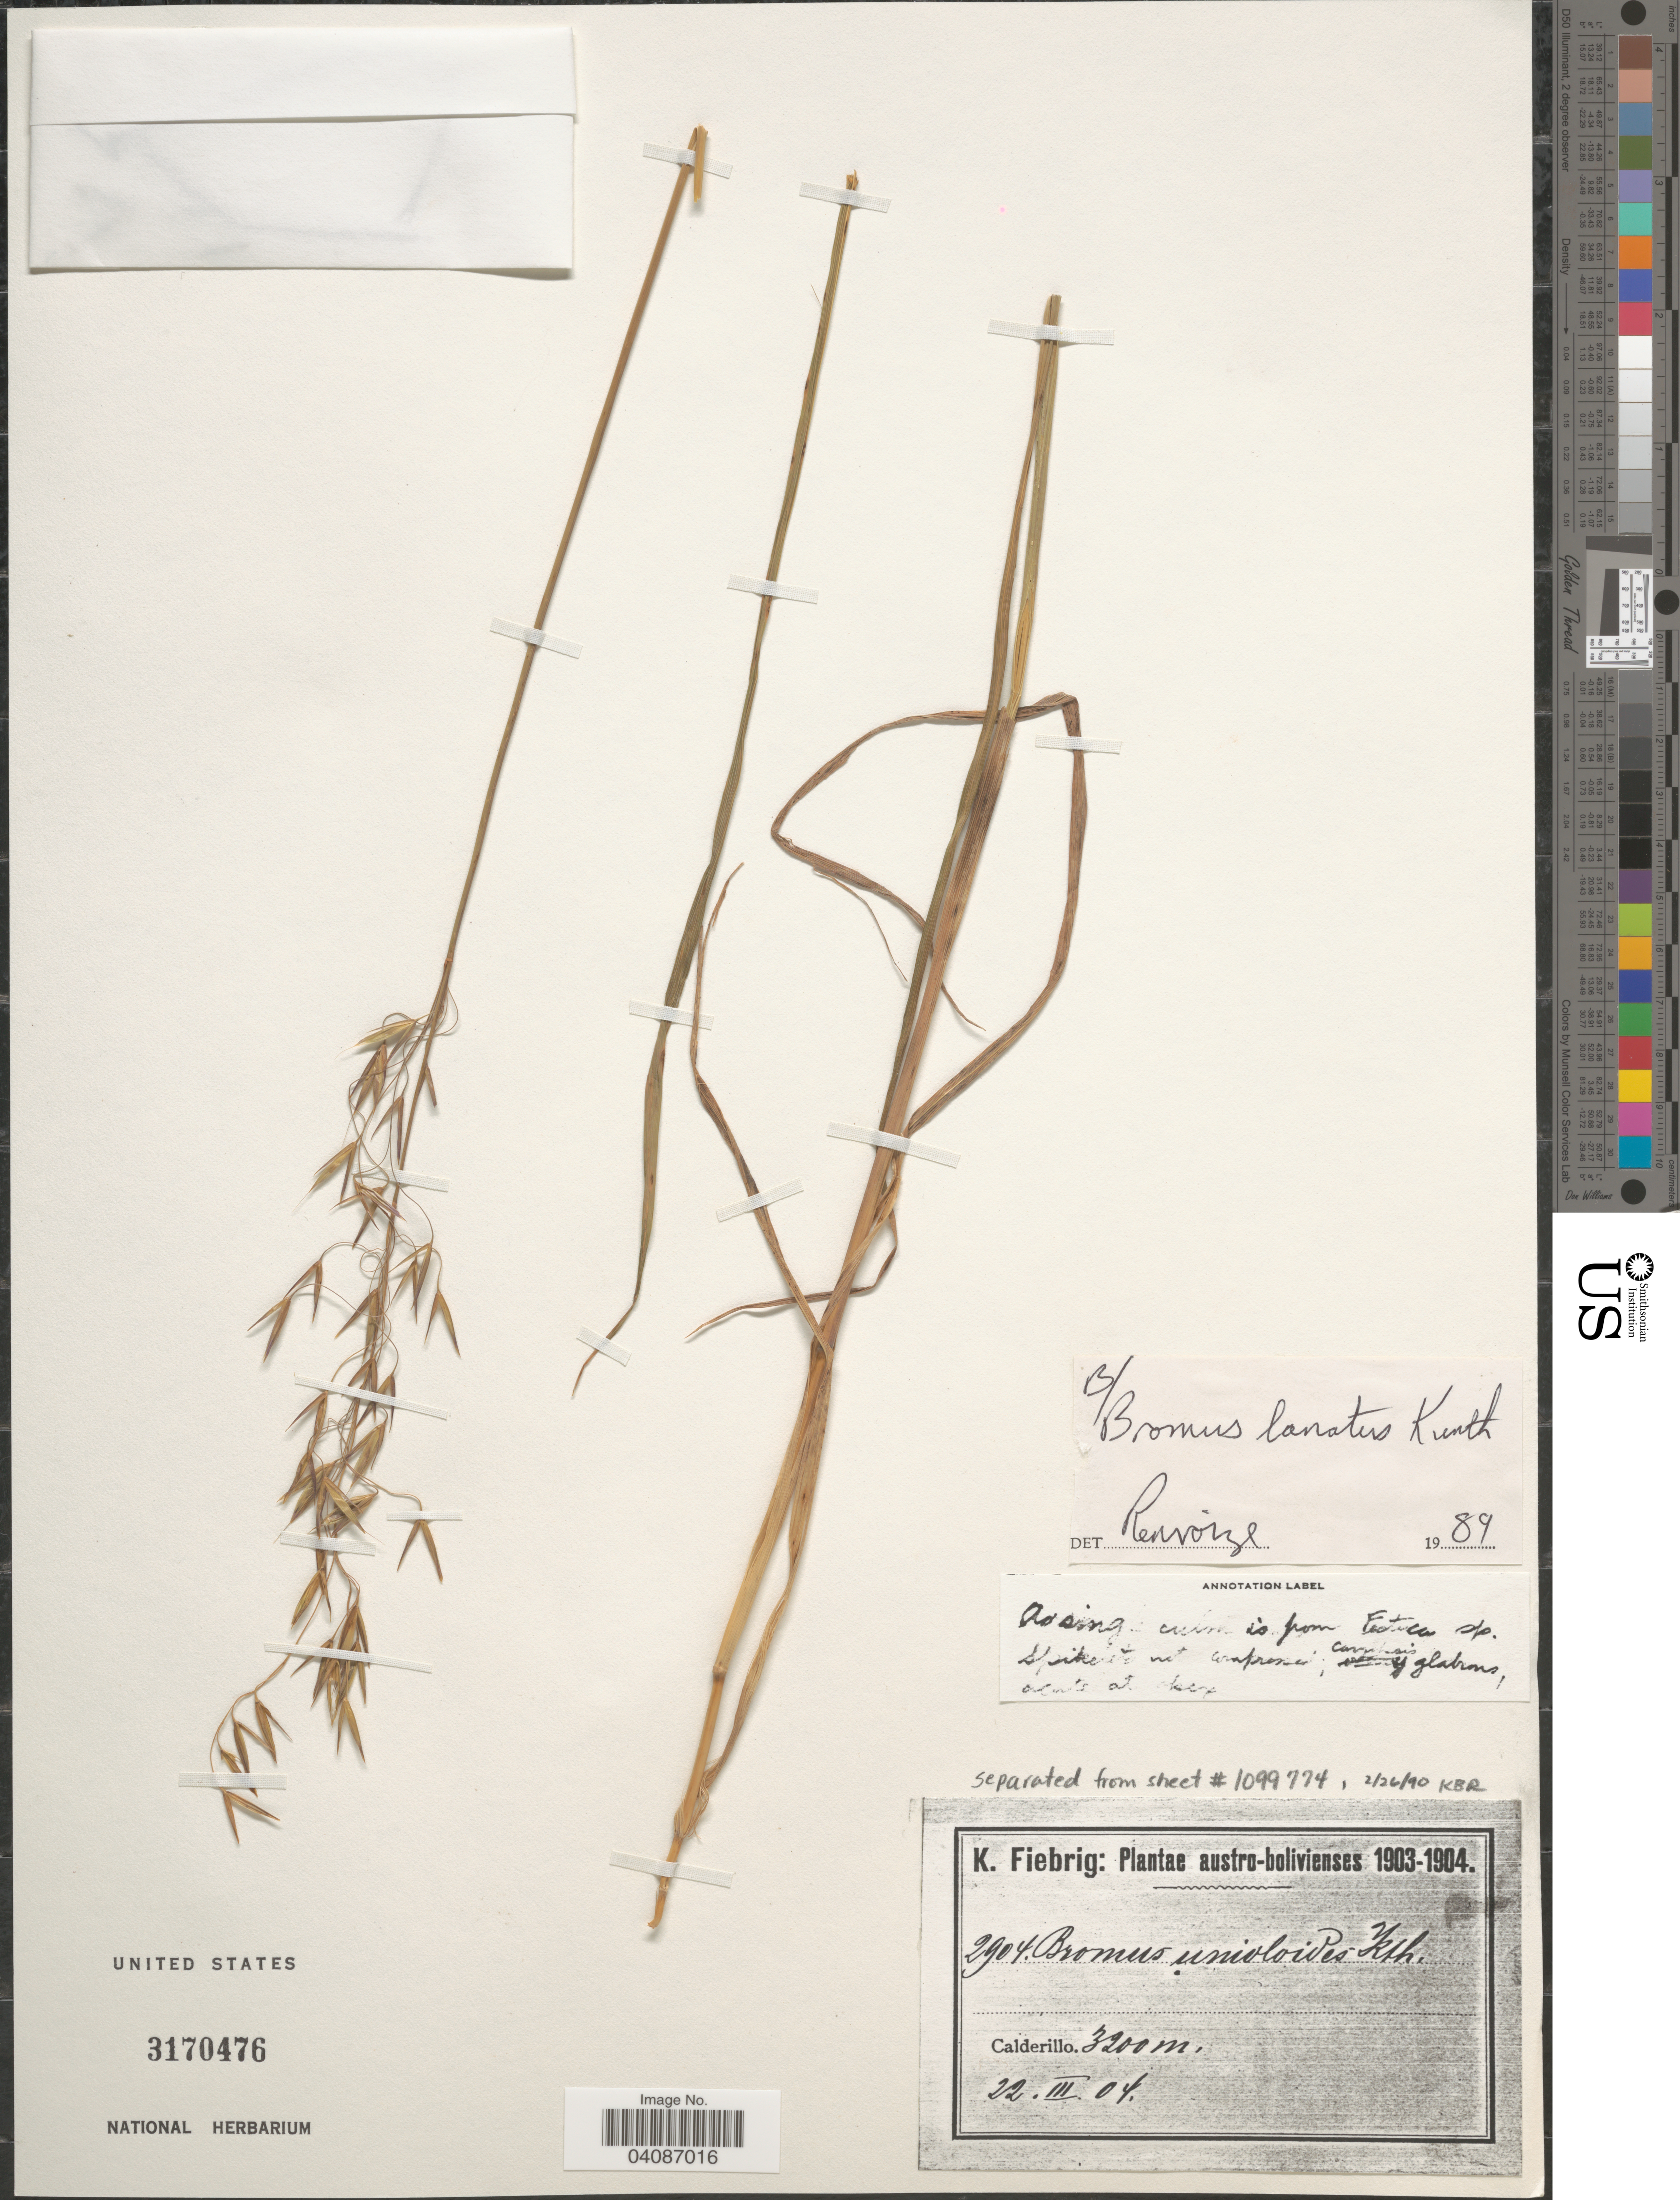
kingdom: Plantae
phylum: Tracheophyta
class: Liliopsida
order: Poales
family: Poaceae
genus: Bromus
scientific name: Bromus lanatus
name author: Kunth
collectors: K. Fiebrig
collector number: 2904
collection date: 1904-03-22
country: Bolivia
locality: Austro-bolivienses. Calderillo.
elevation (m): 3200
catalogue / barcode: US 3170476